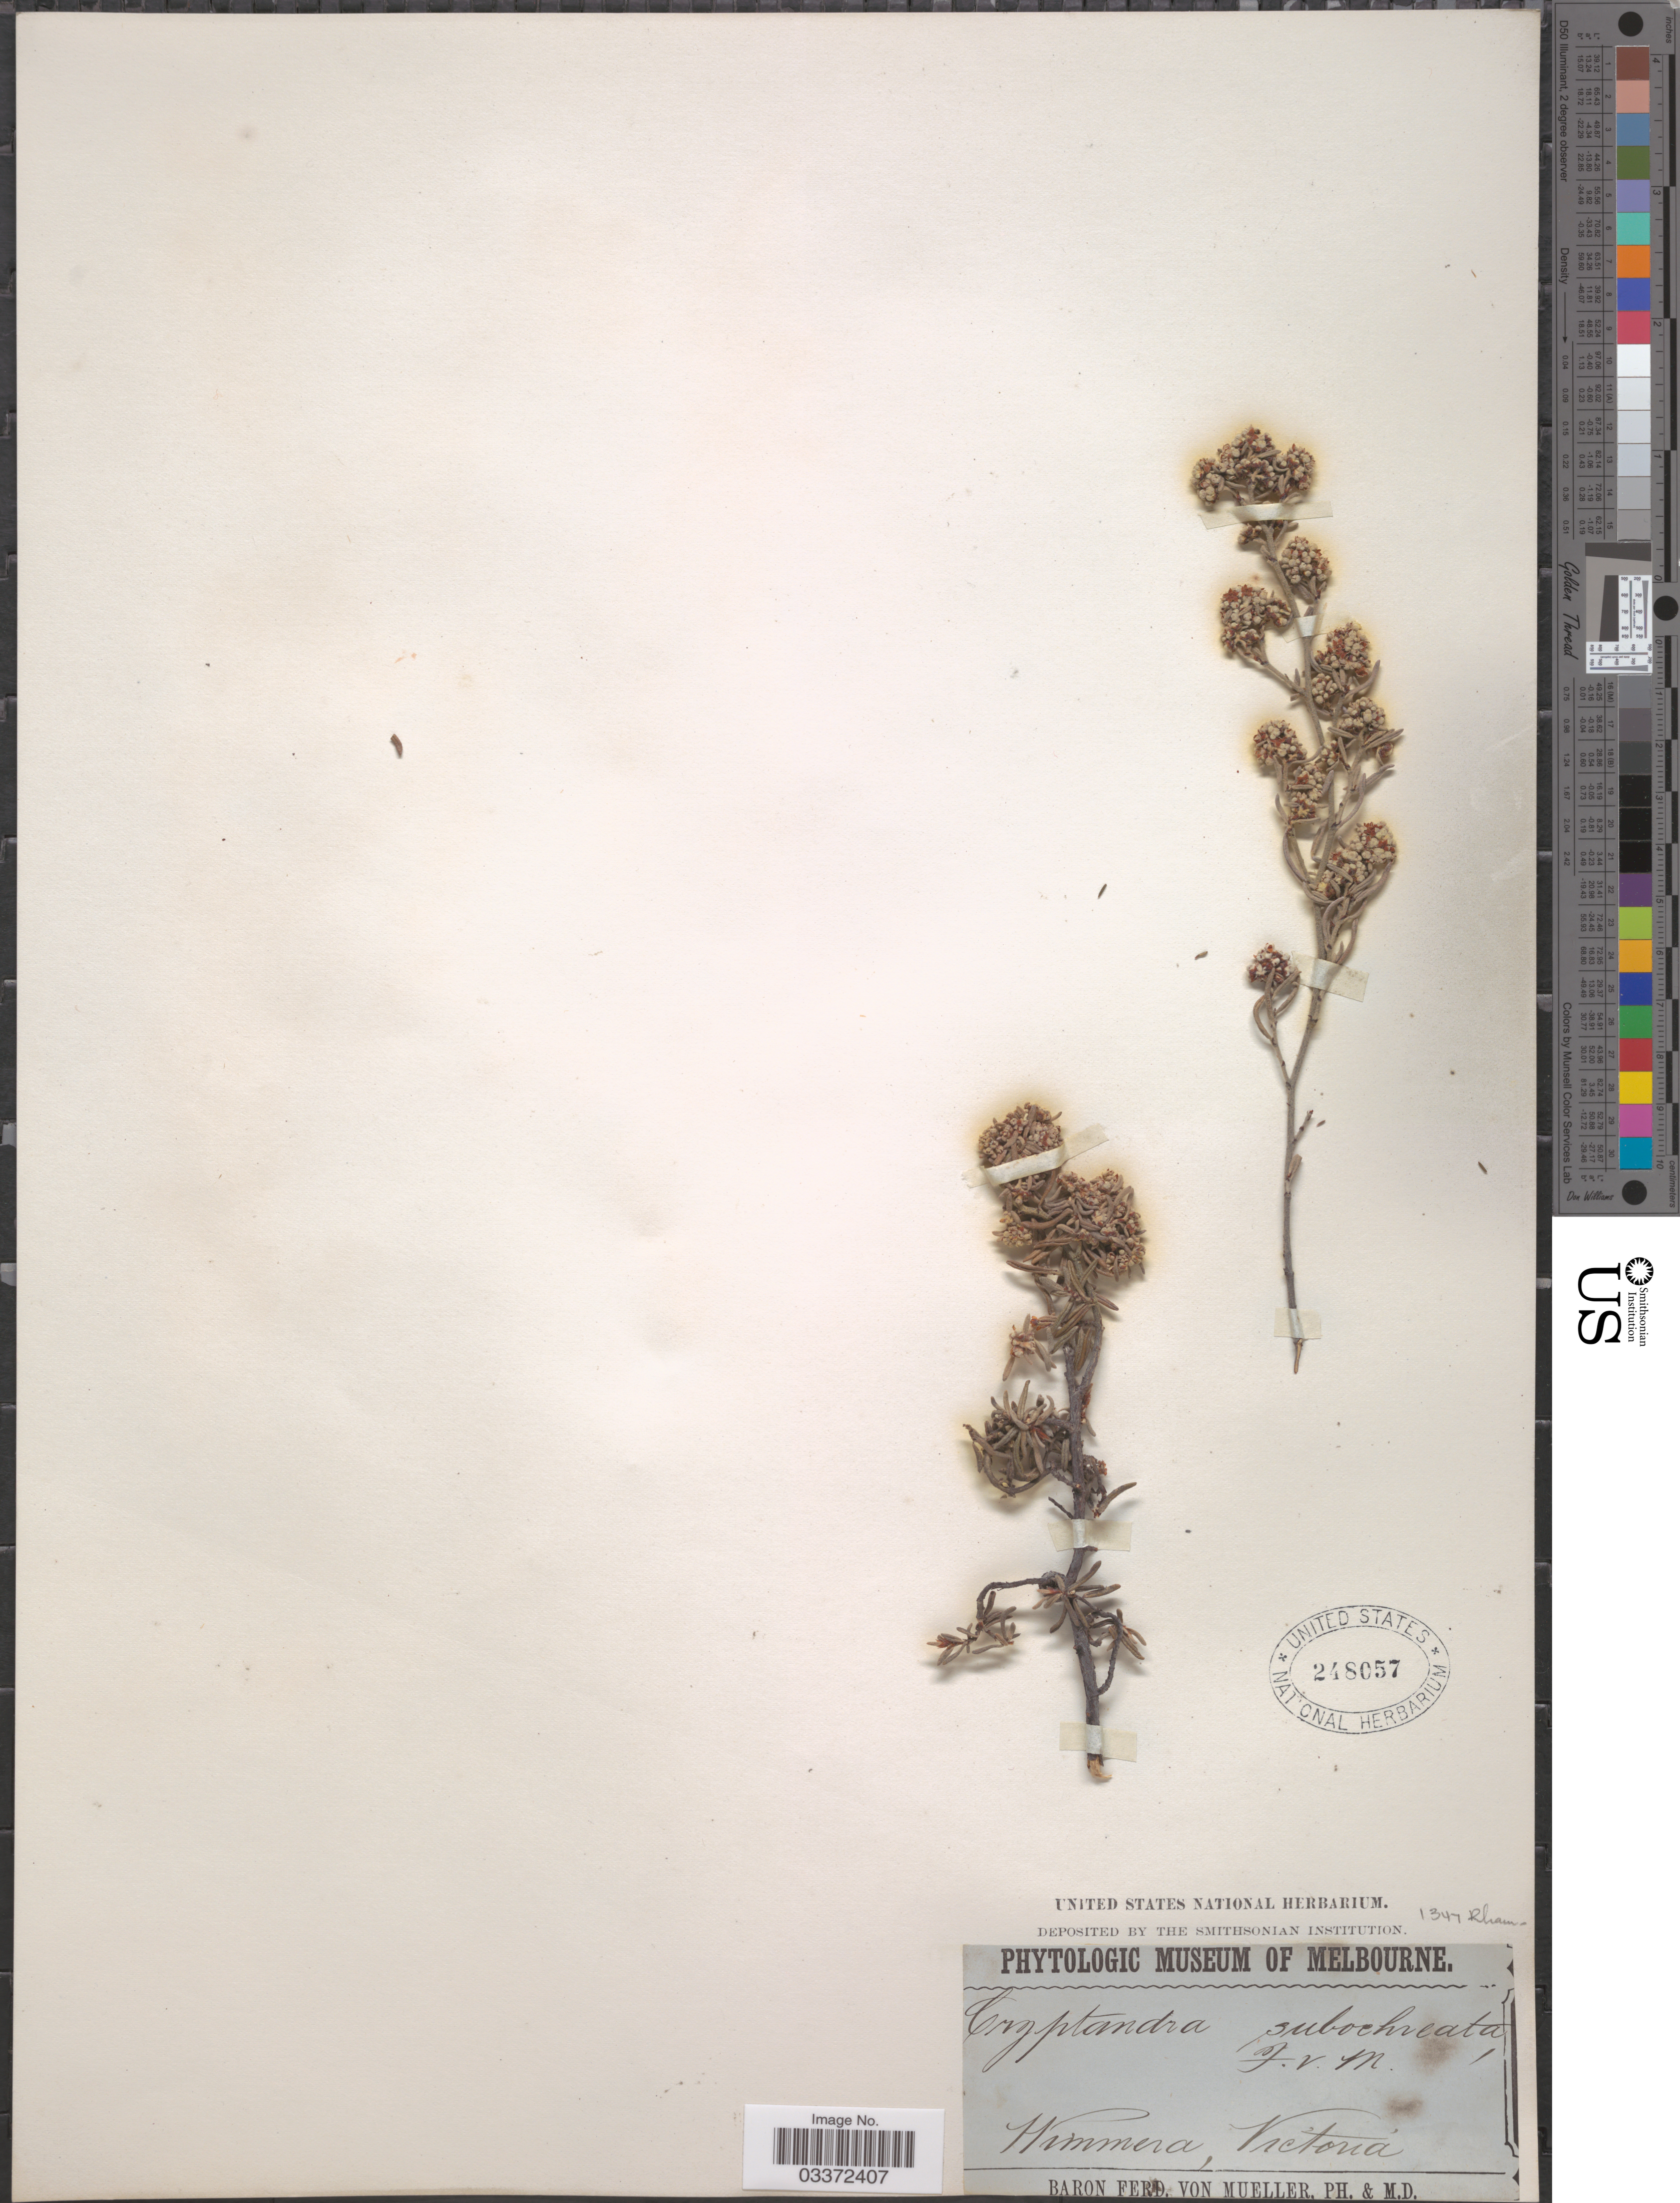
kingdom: Plantae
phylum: Tracheophyta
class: Magnoliopsida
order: Rosales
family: Rhamnaceae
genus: Cryptandra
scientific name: Cryptandra subochreata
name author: (F. Muell.) F. Muell.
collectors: F. Mueller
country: Australia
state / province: Victoria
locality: Wimmera, Victoria.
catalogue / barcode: US 248057